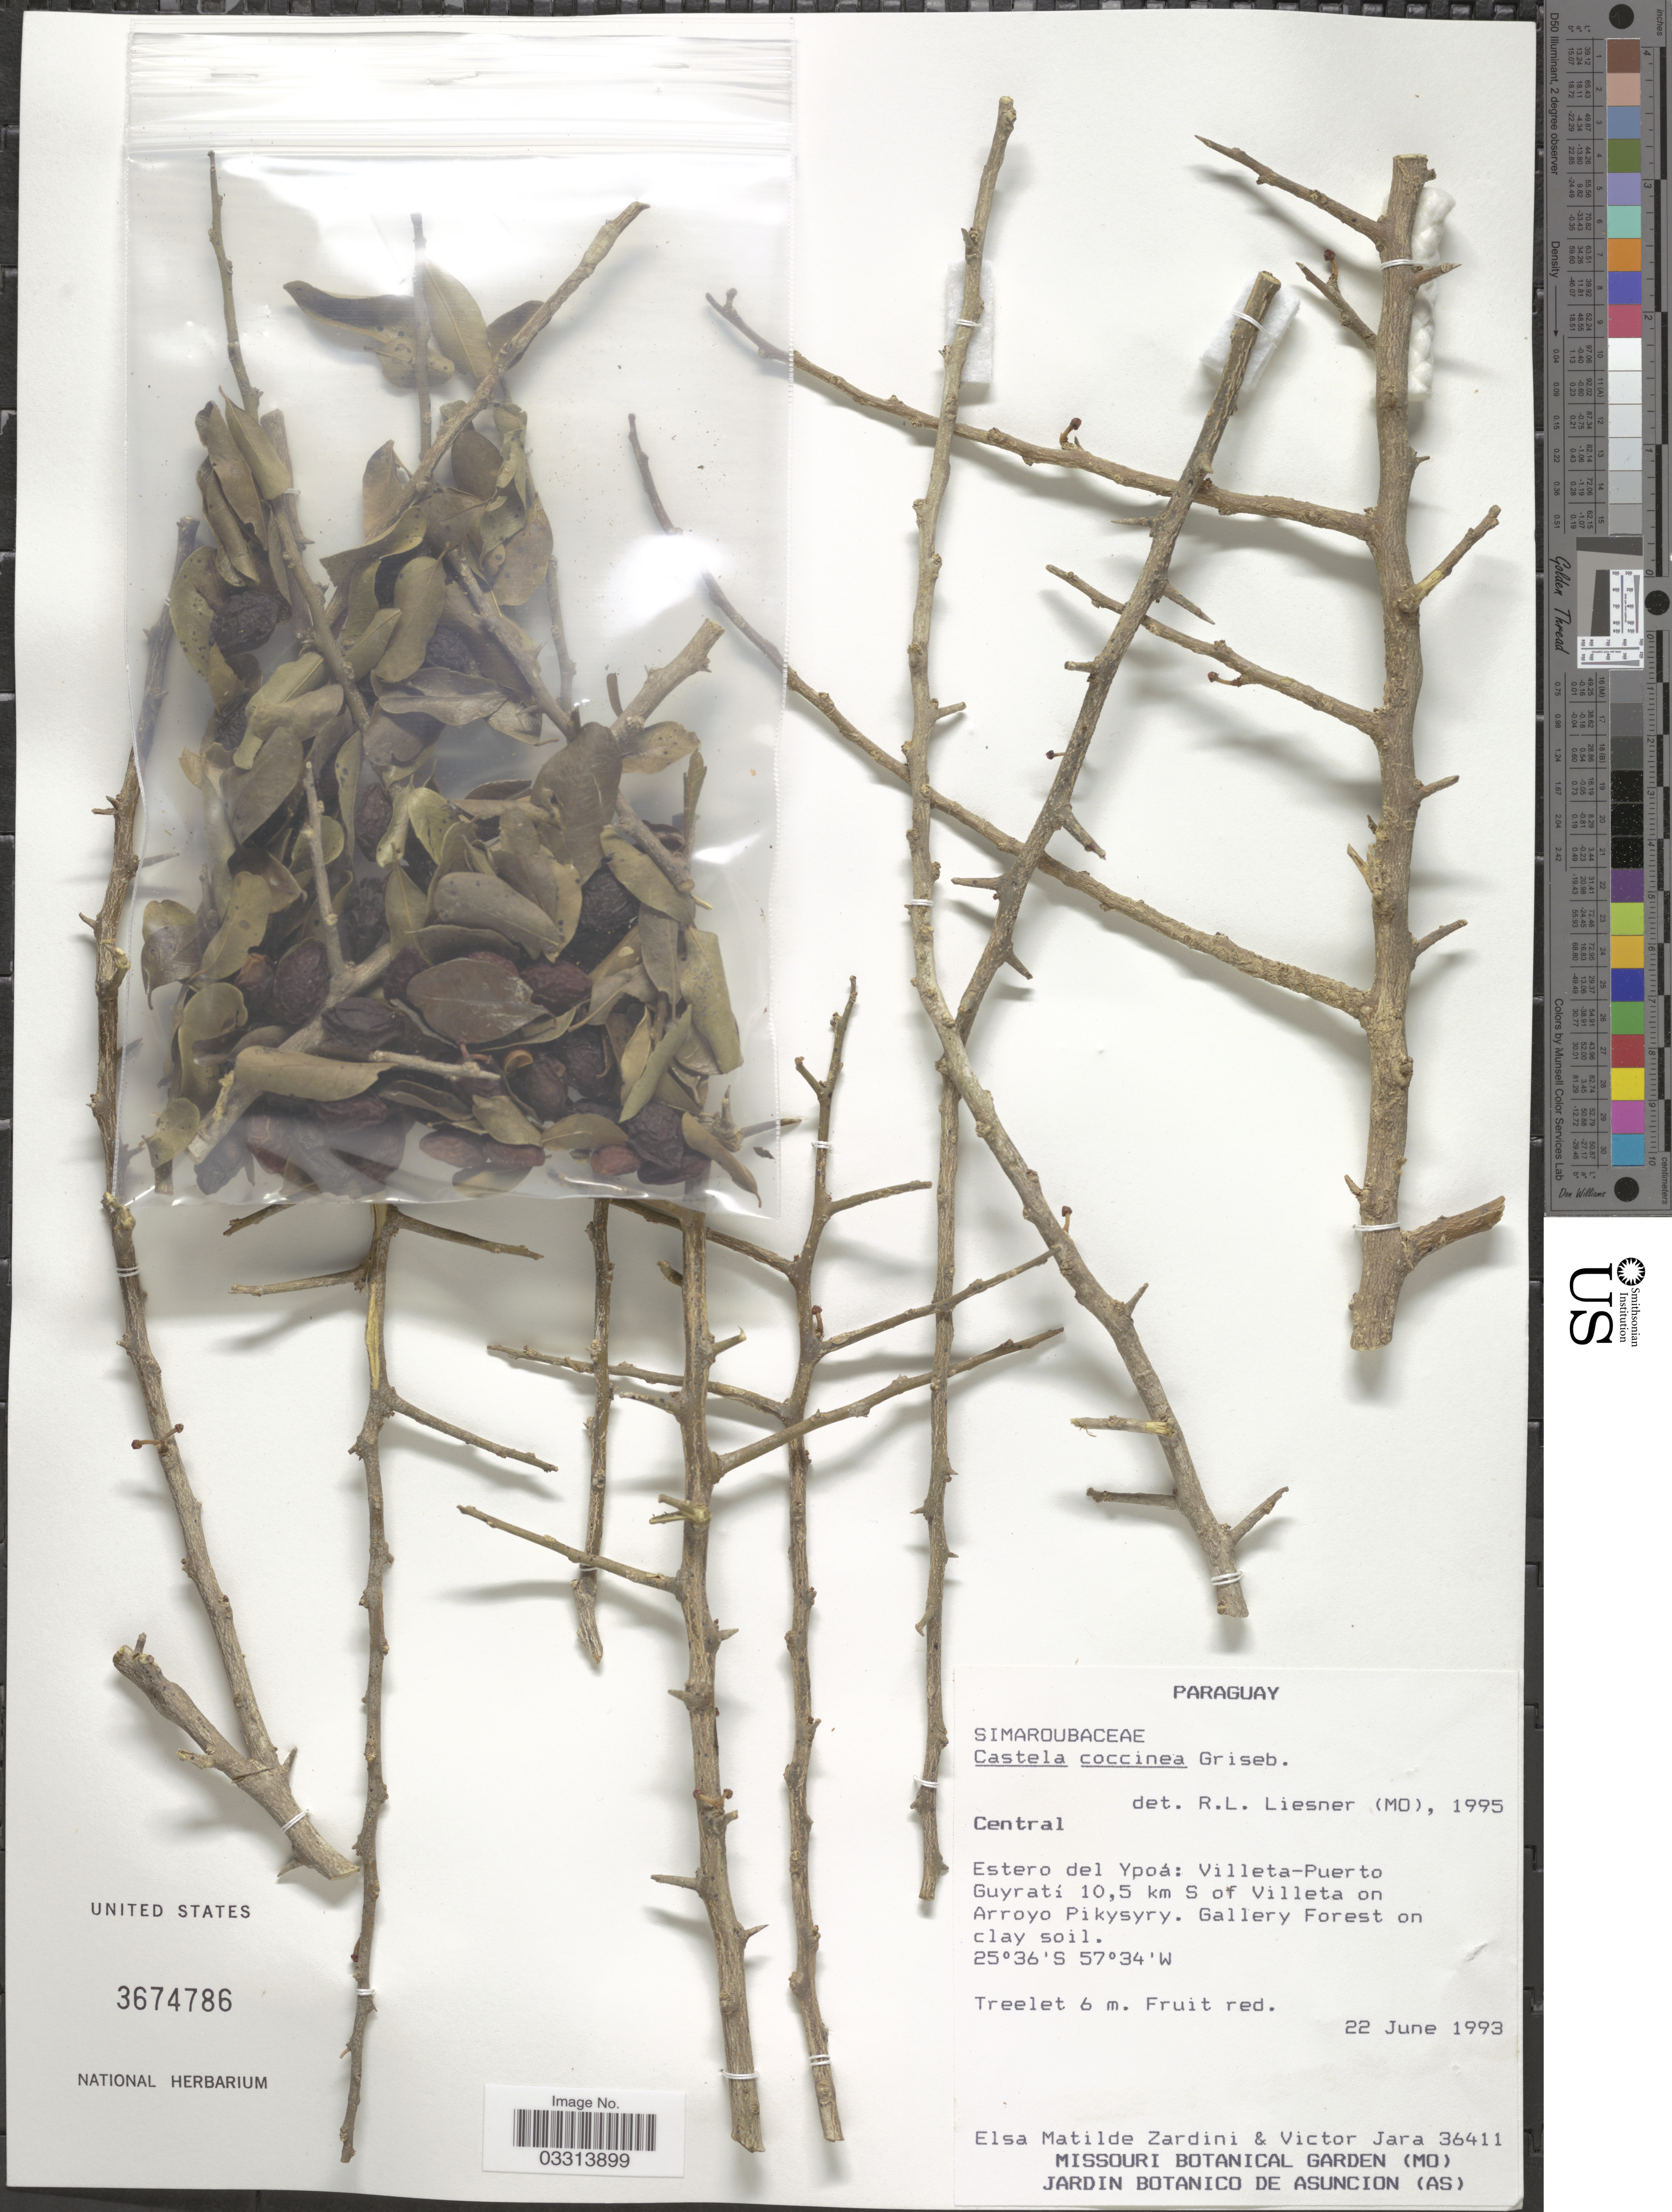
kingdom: Plantae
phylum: Tracheophyta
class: Magnoliopsida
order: Sapindales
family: Simaroubaceae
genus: Castela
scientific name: Castela coccinea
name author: Griseb.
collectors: E. M. Zardini & V. Jara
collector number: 36411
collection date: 1993-06-22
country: Paraguay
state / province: Central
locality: Estero del Ypoá: Villeta-Puerto Guyratí 10,5 km S of Villeta on Arroyo Pikysyry.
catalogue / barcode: US 3674786